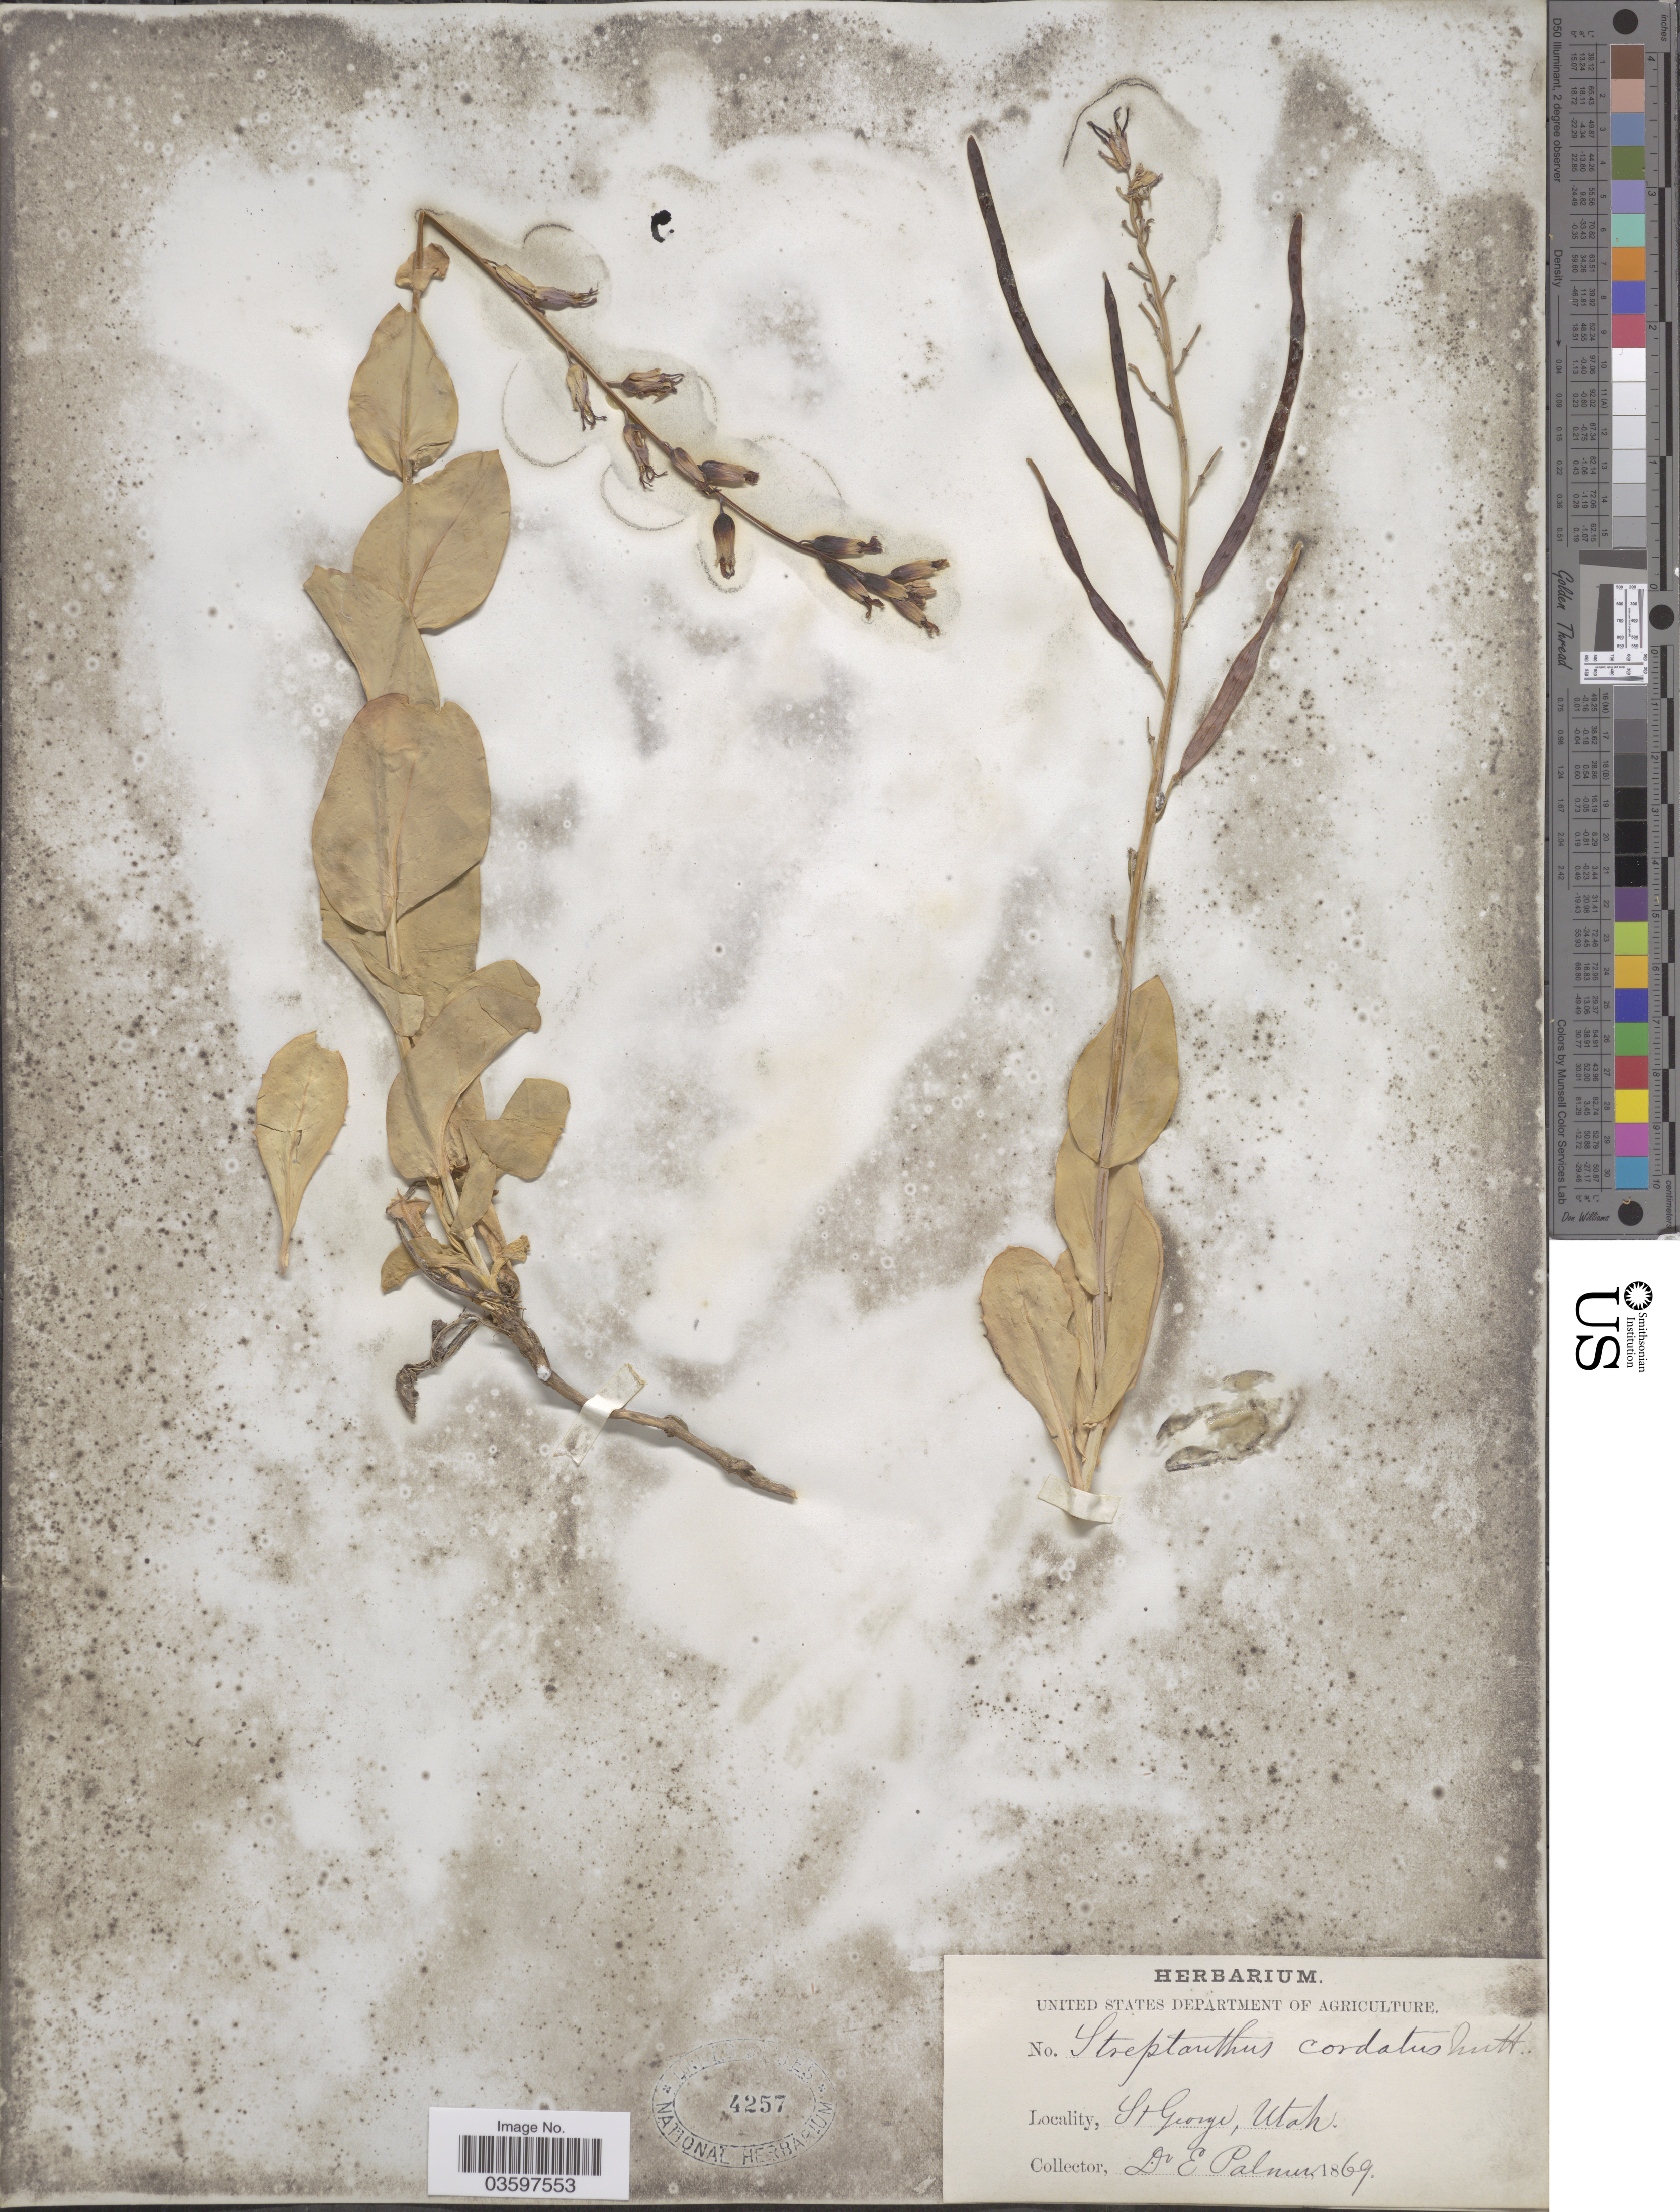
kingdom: Plantae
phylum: Tracheophyta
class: Magnoliopsida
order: Brassicales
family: Brassicaceae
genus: Streptanthus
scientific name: Streptanthus cordatus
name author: Nutt. ex Torr. & A. Gray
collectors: E. Palmer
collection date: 1869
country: United States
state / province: Utah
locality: St. George.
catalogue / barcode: US 4257